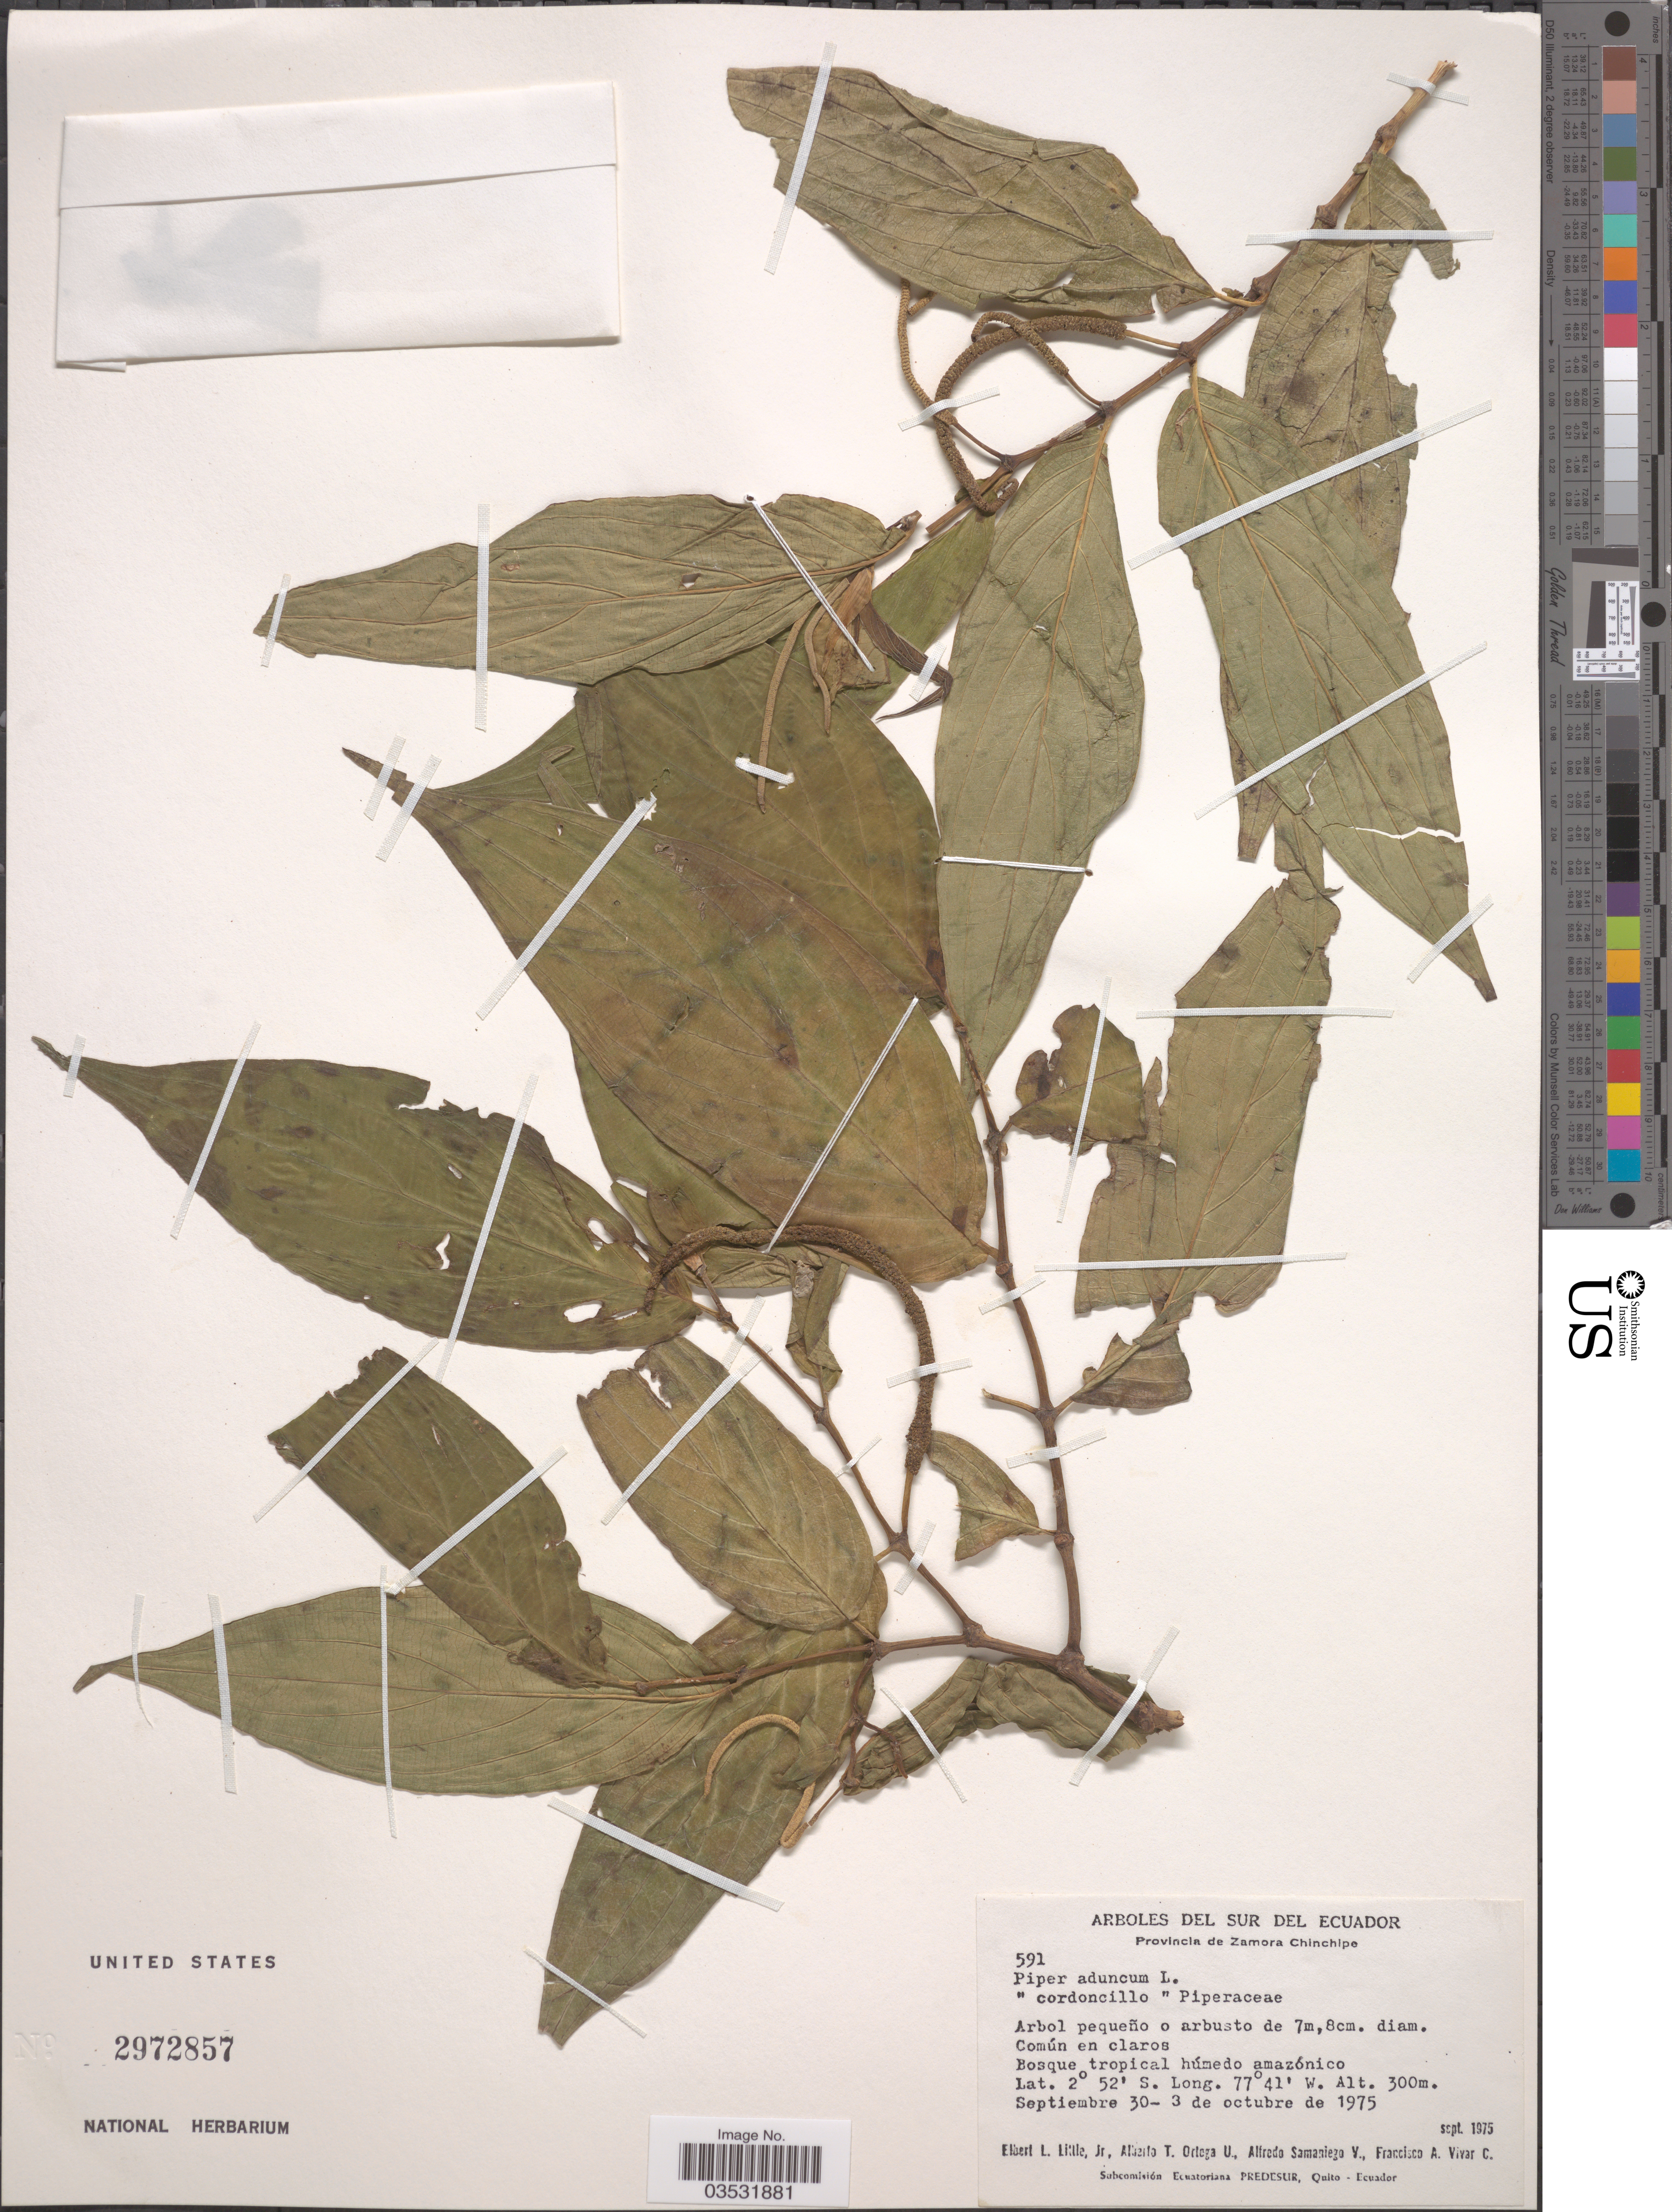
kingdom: Plantae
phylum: Tracheophyta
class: Magnoliopsida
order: Piperales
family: Piperaceae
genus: Piper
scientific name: Piper aduncum var. aduncum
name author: L.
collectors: E. L. Little, A. T. Ortega U., A. V. Samaniego & F. A. Vivar C.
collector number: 591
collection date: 1975-09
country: Ecuador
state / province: Zamora-Chinchipe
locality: Sur del Ecuador. Bosque tropical húmedo amazónico.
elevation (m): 300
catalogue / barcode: US 2972857